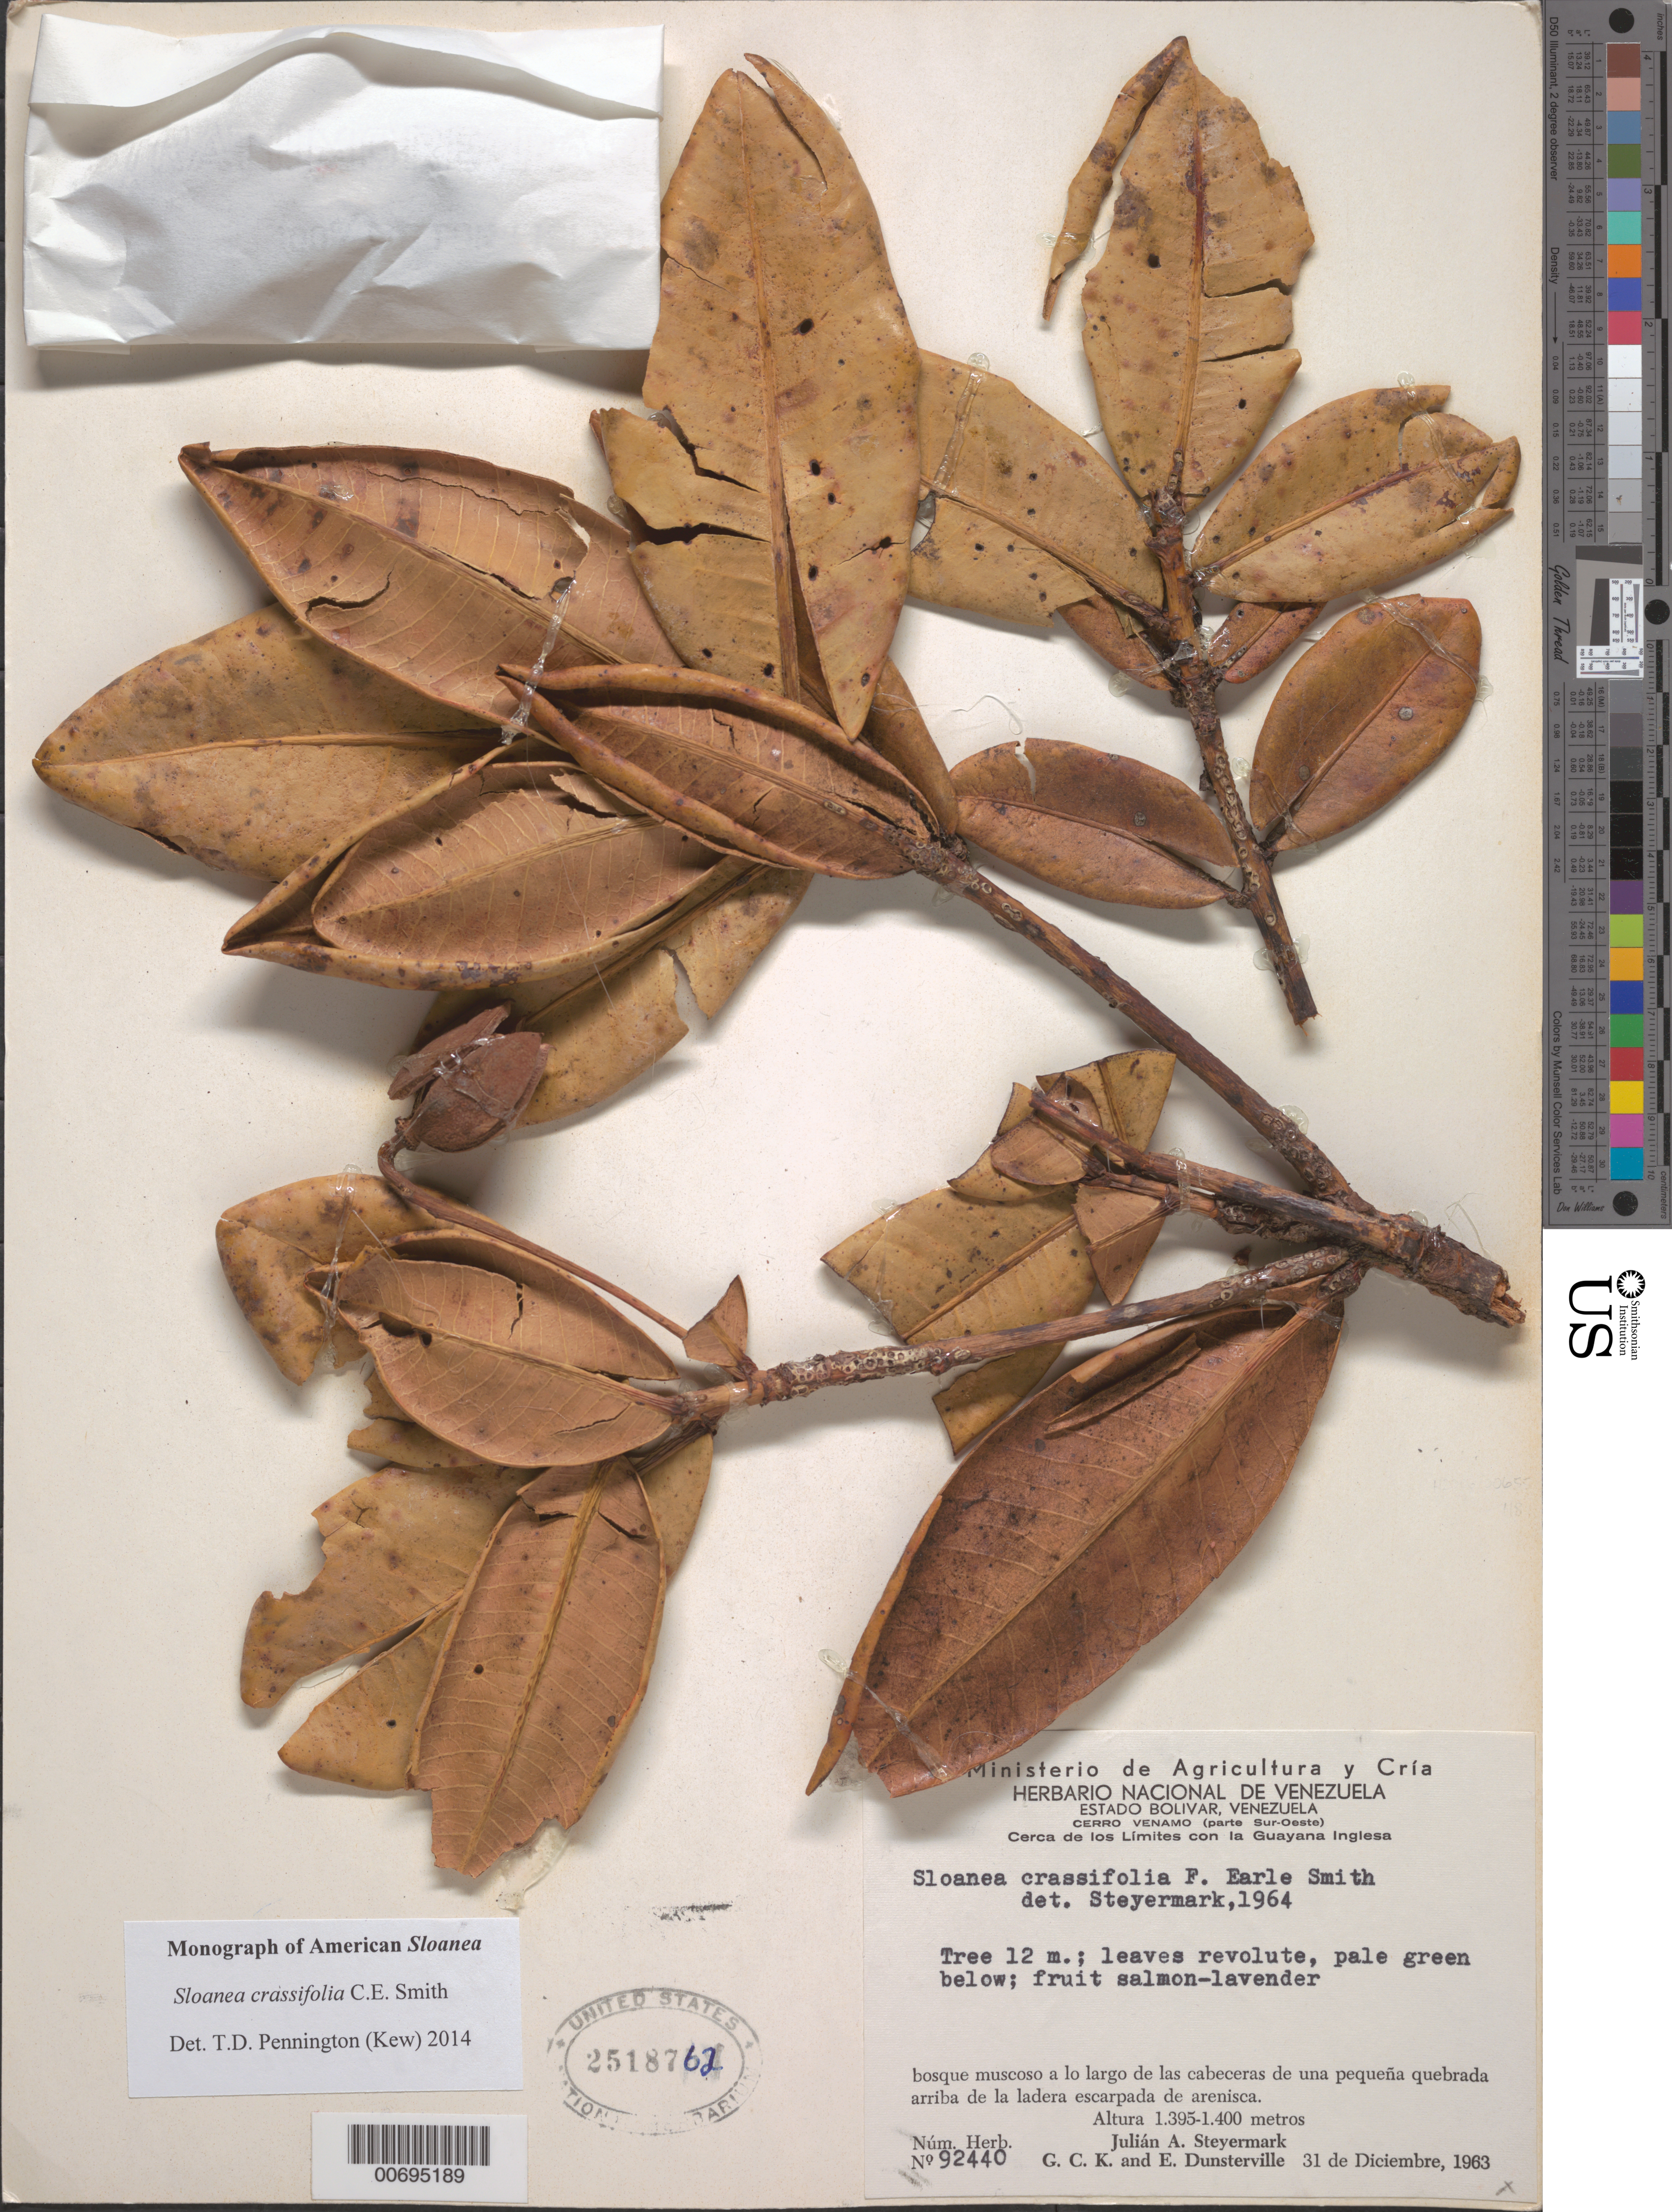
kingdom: Plantae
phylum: Tracheophyta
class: Magnoliopsida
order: Oxalidales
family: Elaeocarpaceae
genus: Sloanea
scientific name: Sloanea crassifolia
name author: Earle Sm.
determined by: Steyermark, Julian A., (VEN)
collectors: J. Steyermark, G. C. K. Dunsterville & E. Dunsterville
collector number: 92440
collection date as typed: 31-Dec-63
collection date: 1963-12-31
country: Venezuela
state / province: Bolívar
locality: Cerro Venamo, Río Venamo, cerca de los limites con Guayana Inglesa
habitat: Bosque muscoso humedo montanoso a lo largo del rio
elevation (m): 1395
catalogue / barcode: US 2518762